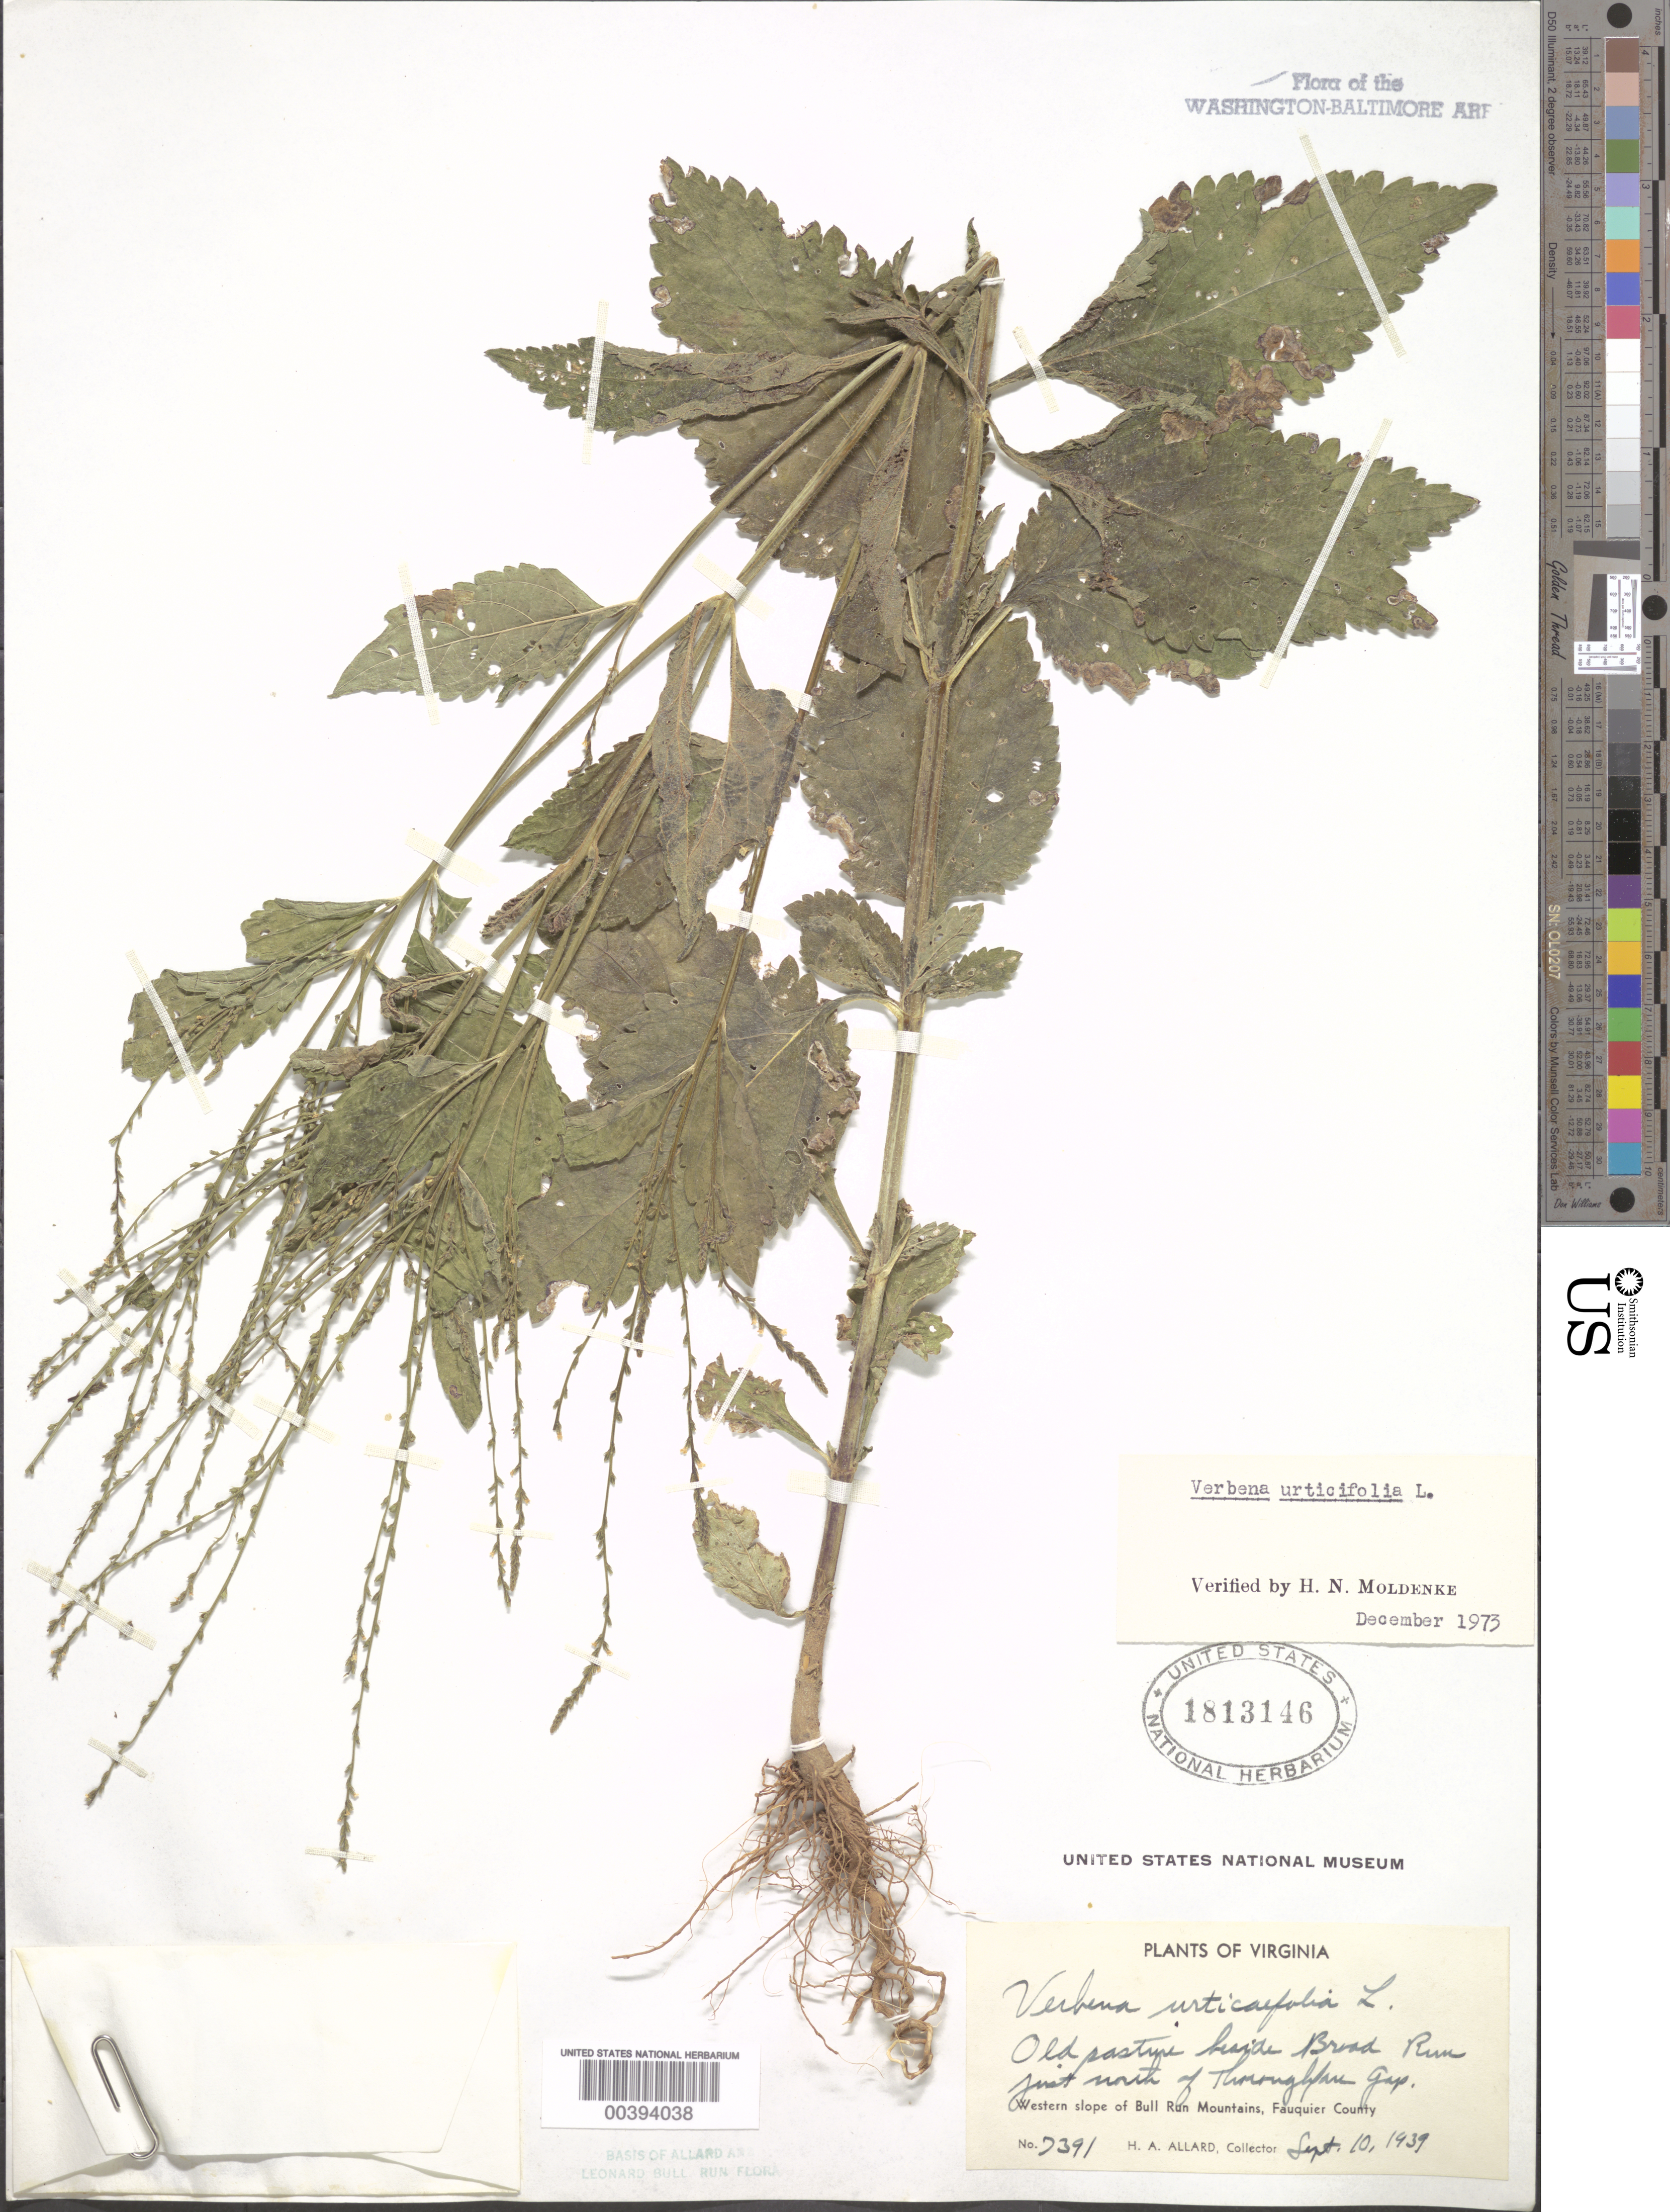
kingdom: Plantae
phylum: Tracheophyta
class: Magnoliopsida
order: Lamiales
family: Verbenaceae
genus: Verbena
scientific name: Verbena urticifolia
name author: L.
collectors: H. A. Allard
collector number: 7391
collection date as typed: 10 Sep 1939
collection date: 1939-09-10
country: United States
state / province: Virginia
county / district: Fauquier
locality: Broad Run north of Thorofare Gap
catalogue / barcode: US 1813146